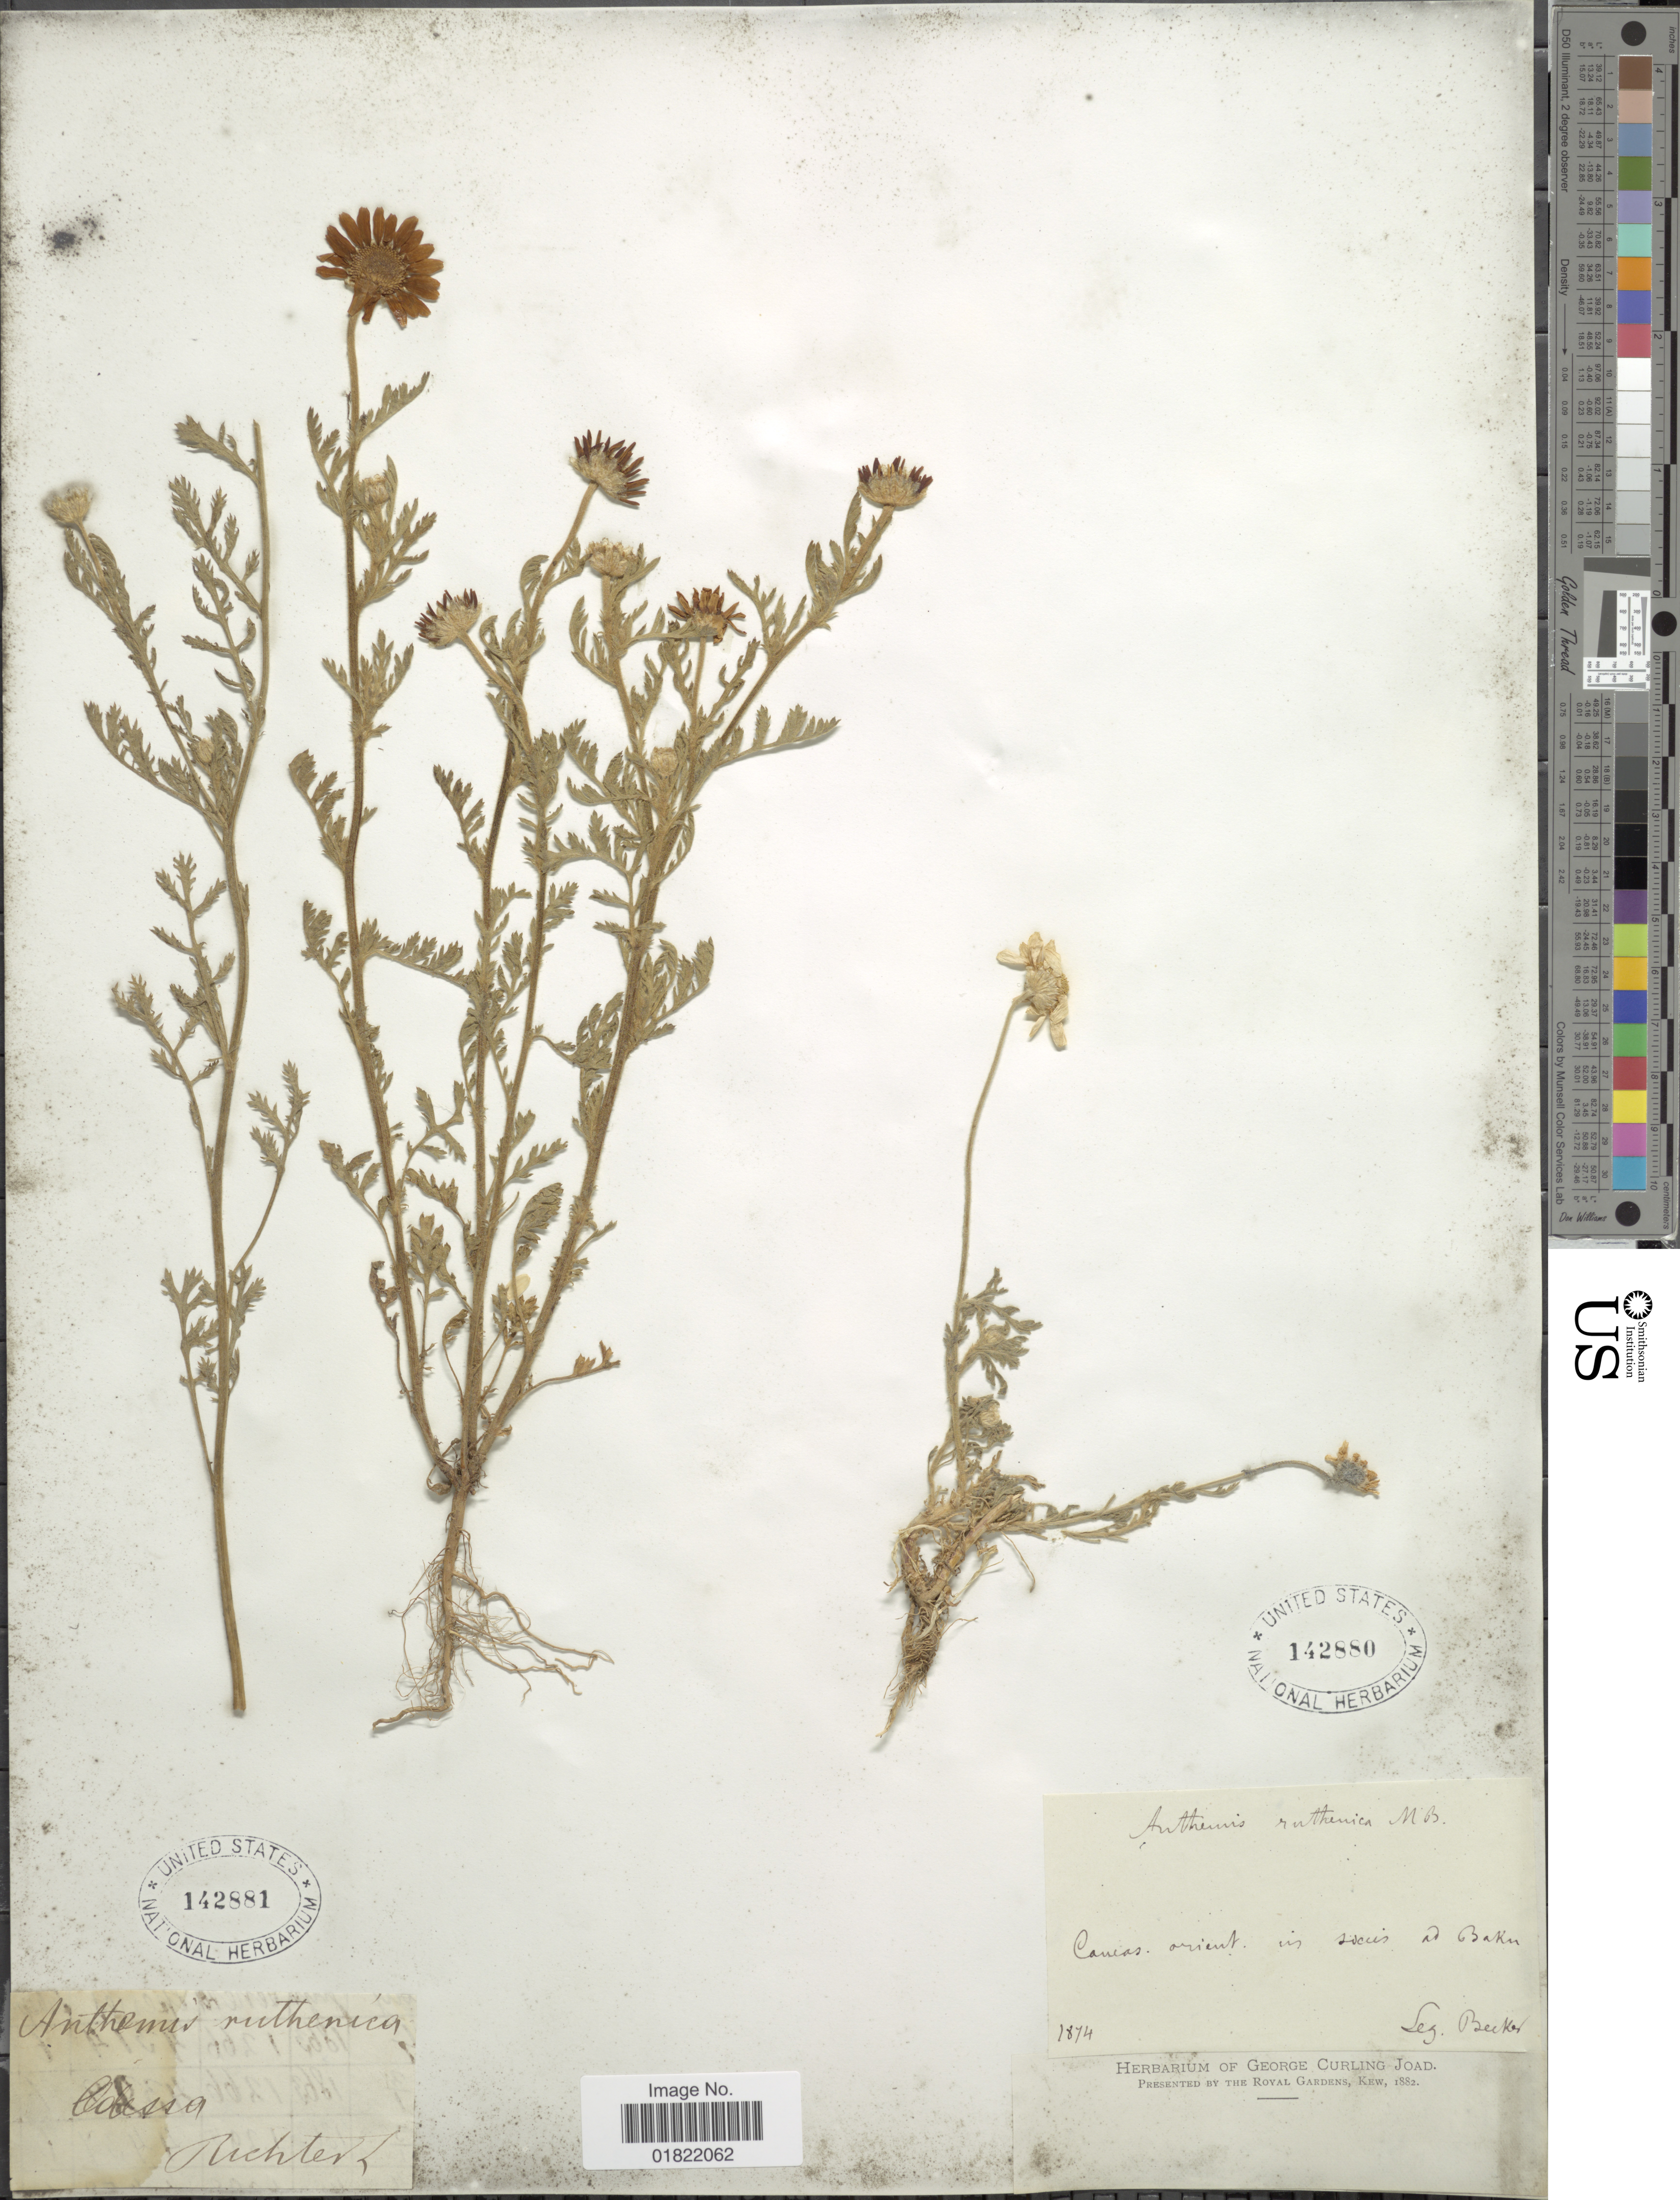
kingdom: Plantae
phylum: Tracheophyta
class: Magnoliopsida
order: Asterales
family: Asteraceae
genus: Anthemis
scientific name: Anthemis ruthenica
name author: M. Bieb.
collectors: Becker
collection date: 1874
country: Russian Federation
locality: Caucas orient in socus de Baken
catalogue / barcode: US 142880-2